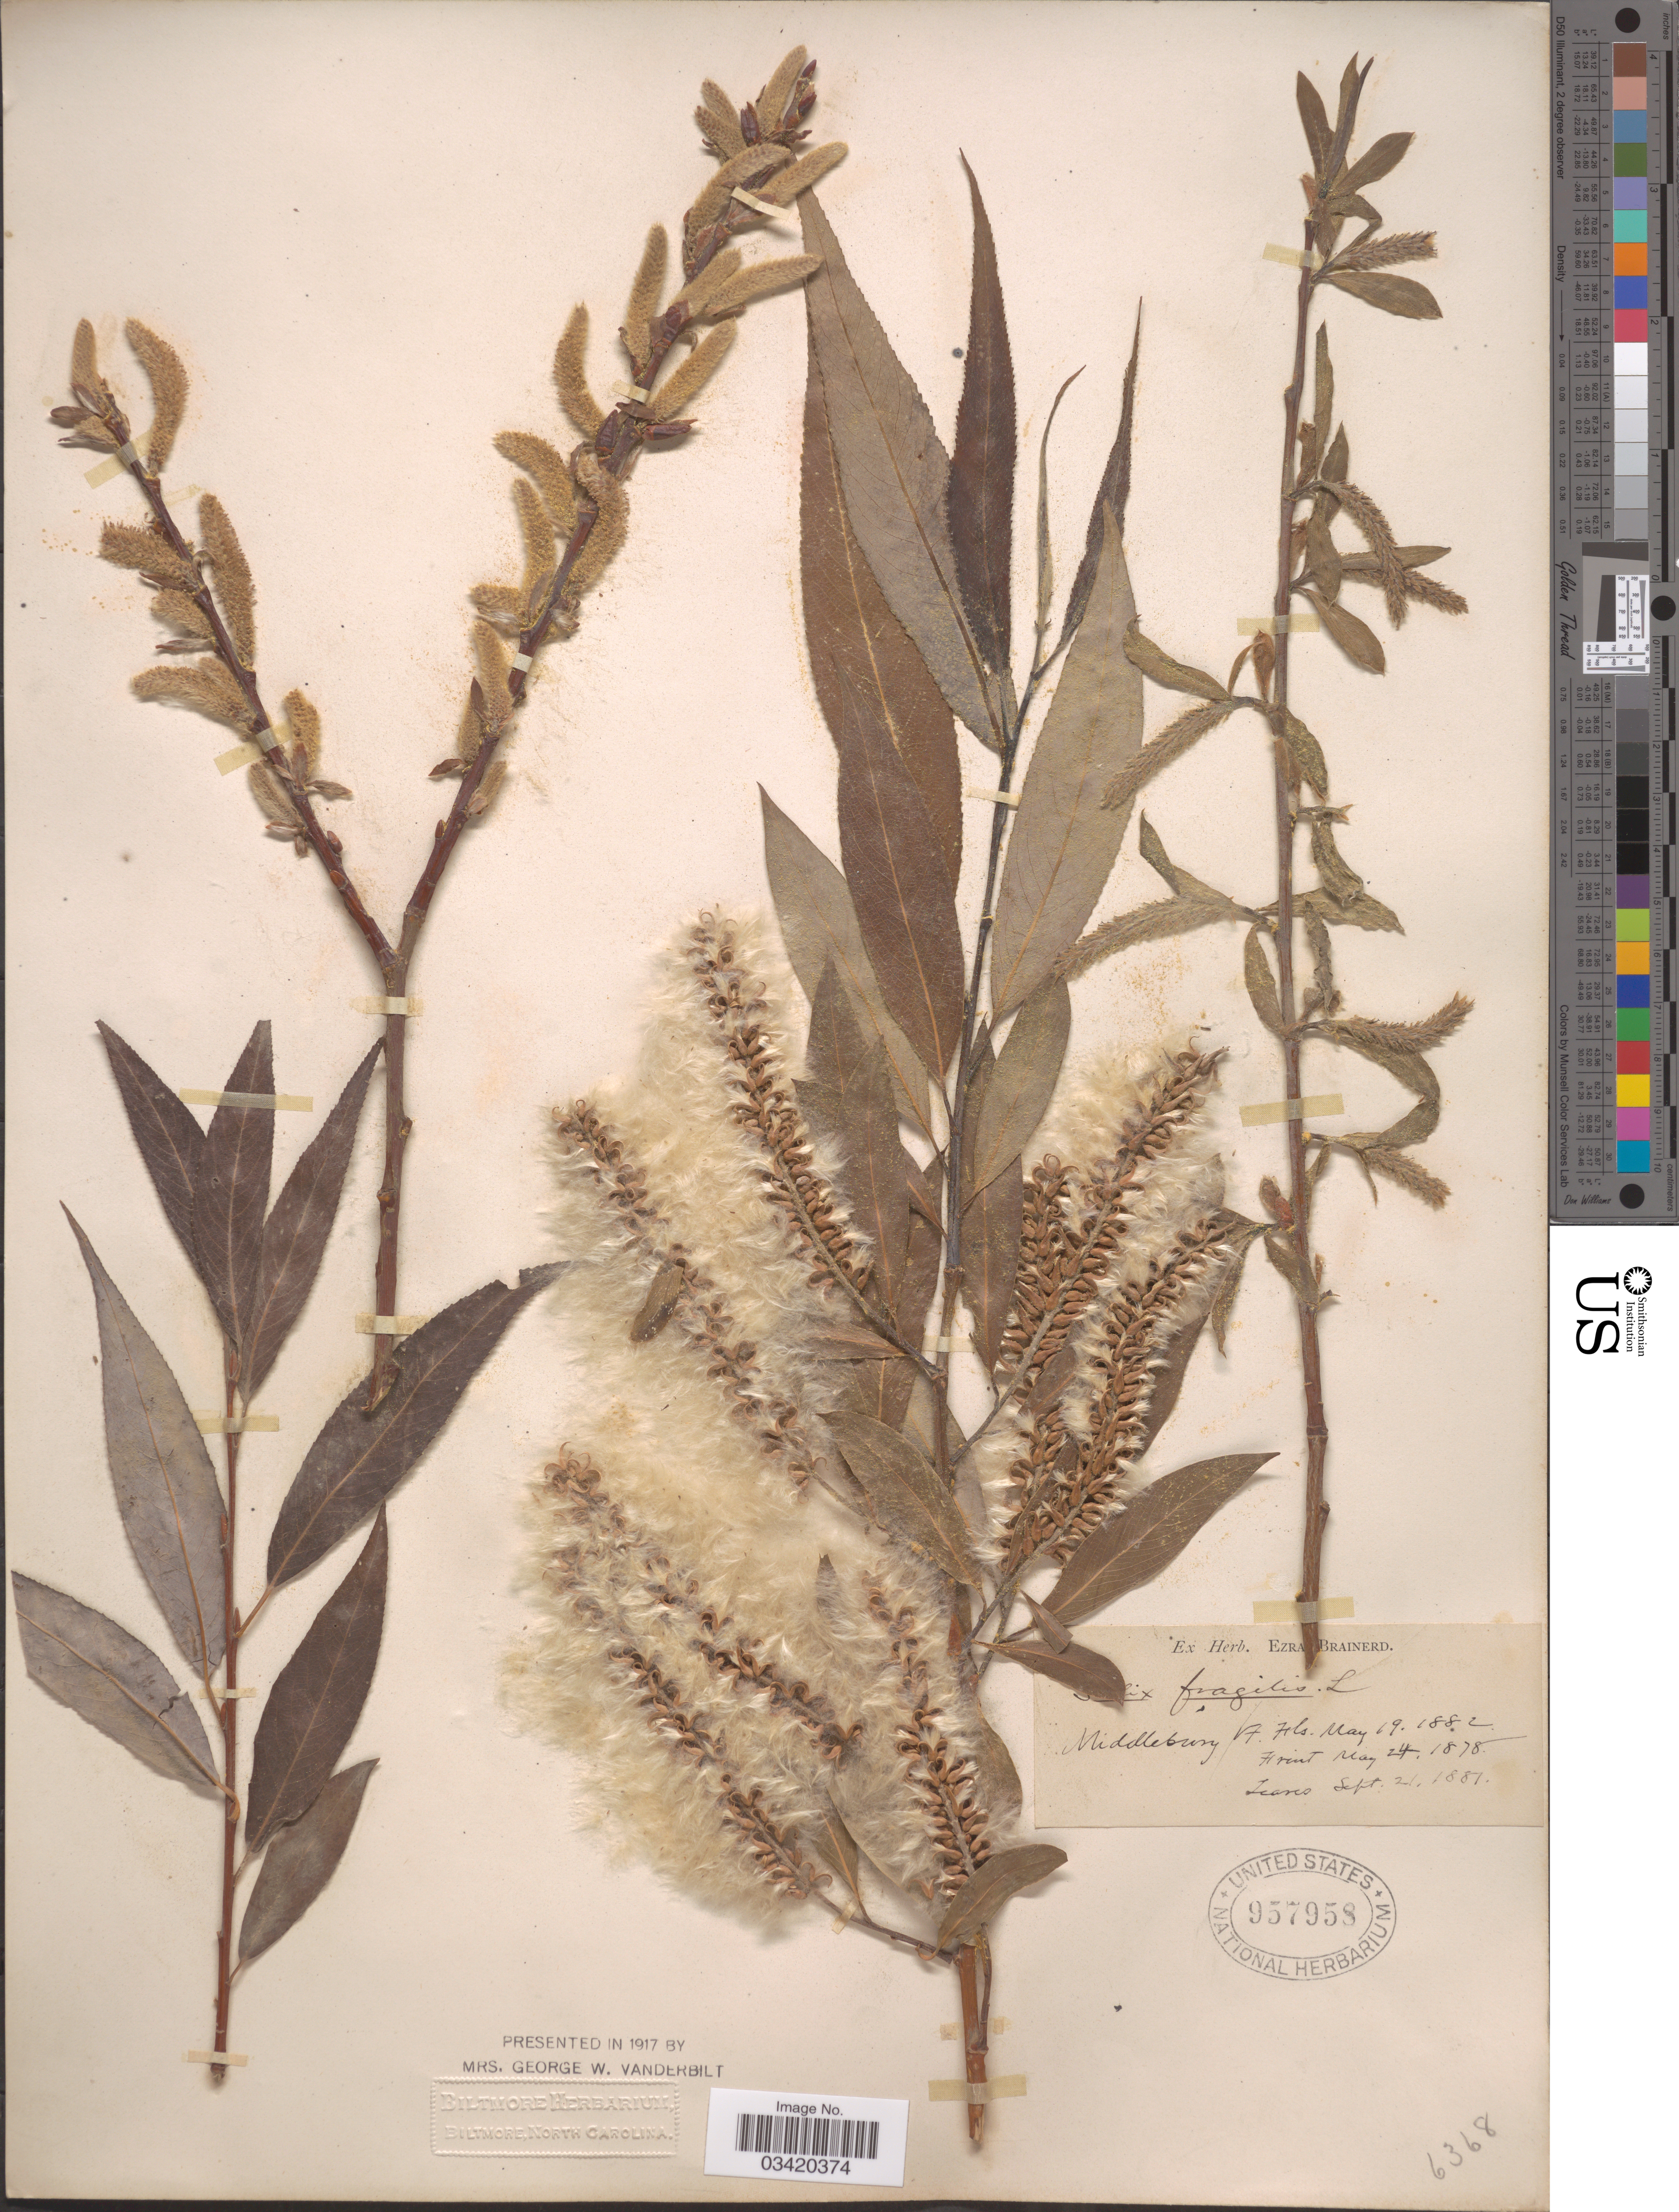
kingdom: Plantae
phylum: Tracheophyta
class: Magnoliopsida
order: Malpighiales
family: Salicaceae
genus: Salix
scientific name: Salix fragilis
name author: L.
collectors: ex herb. Ezra Brainerd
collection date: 1878-05-24/1882-05-19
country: United States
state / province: Vermont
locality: Middlebury.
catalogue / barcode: US 957958